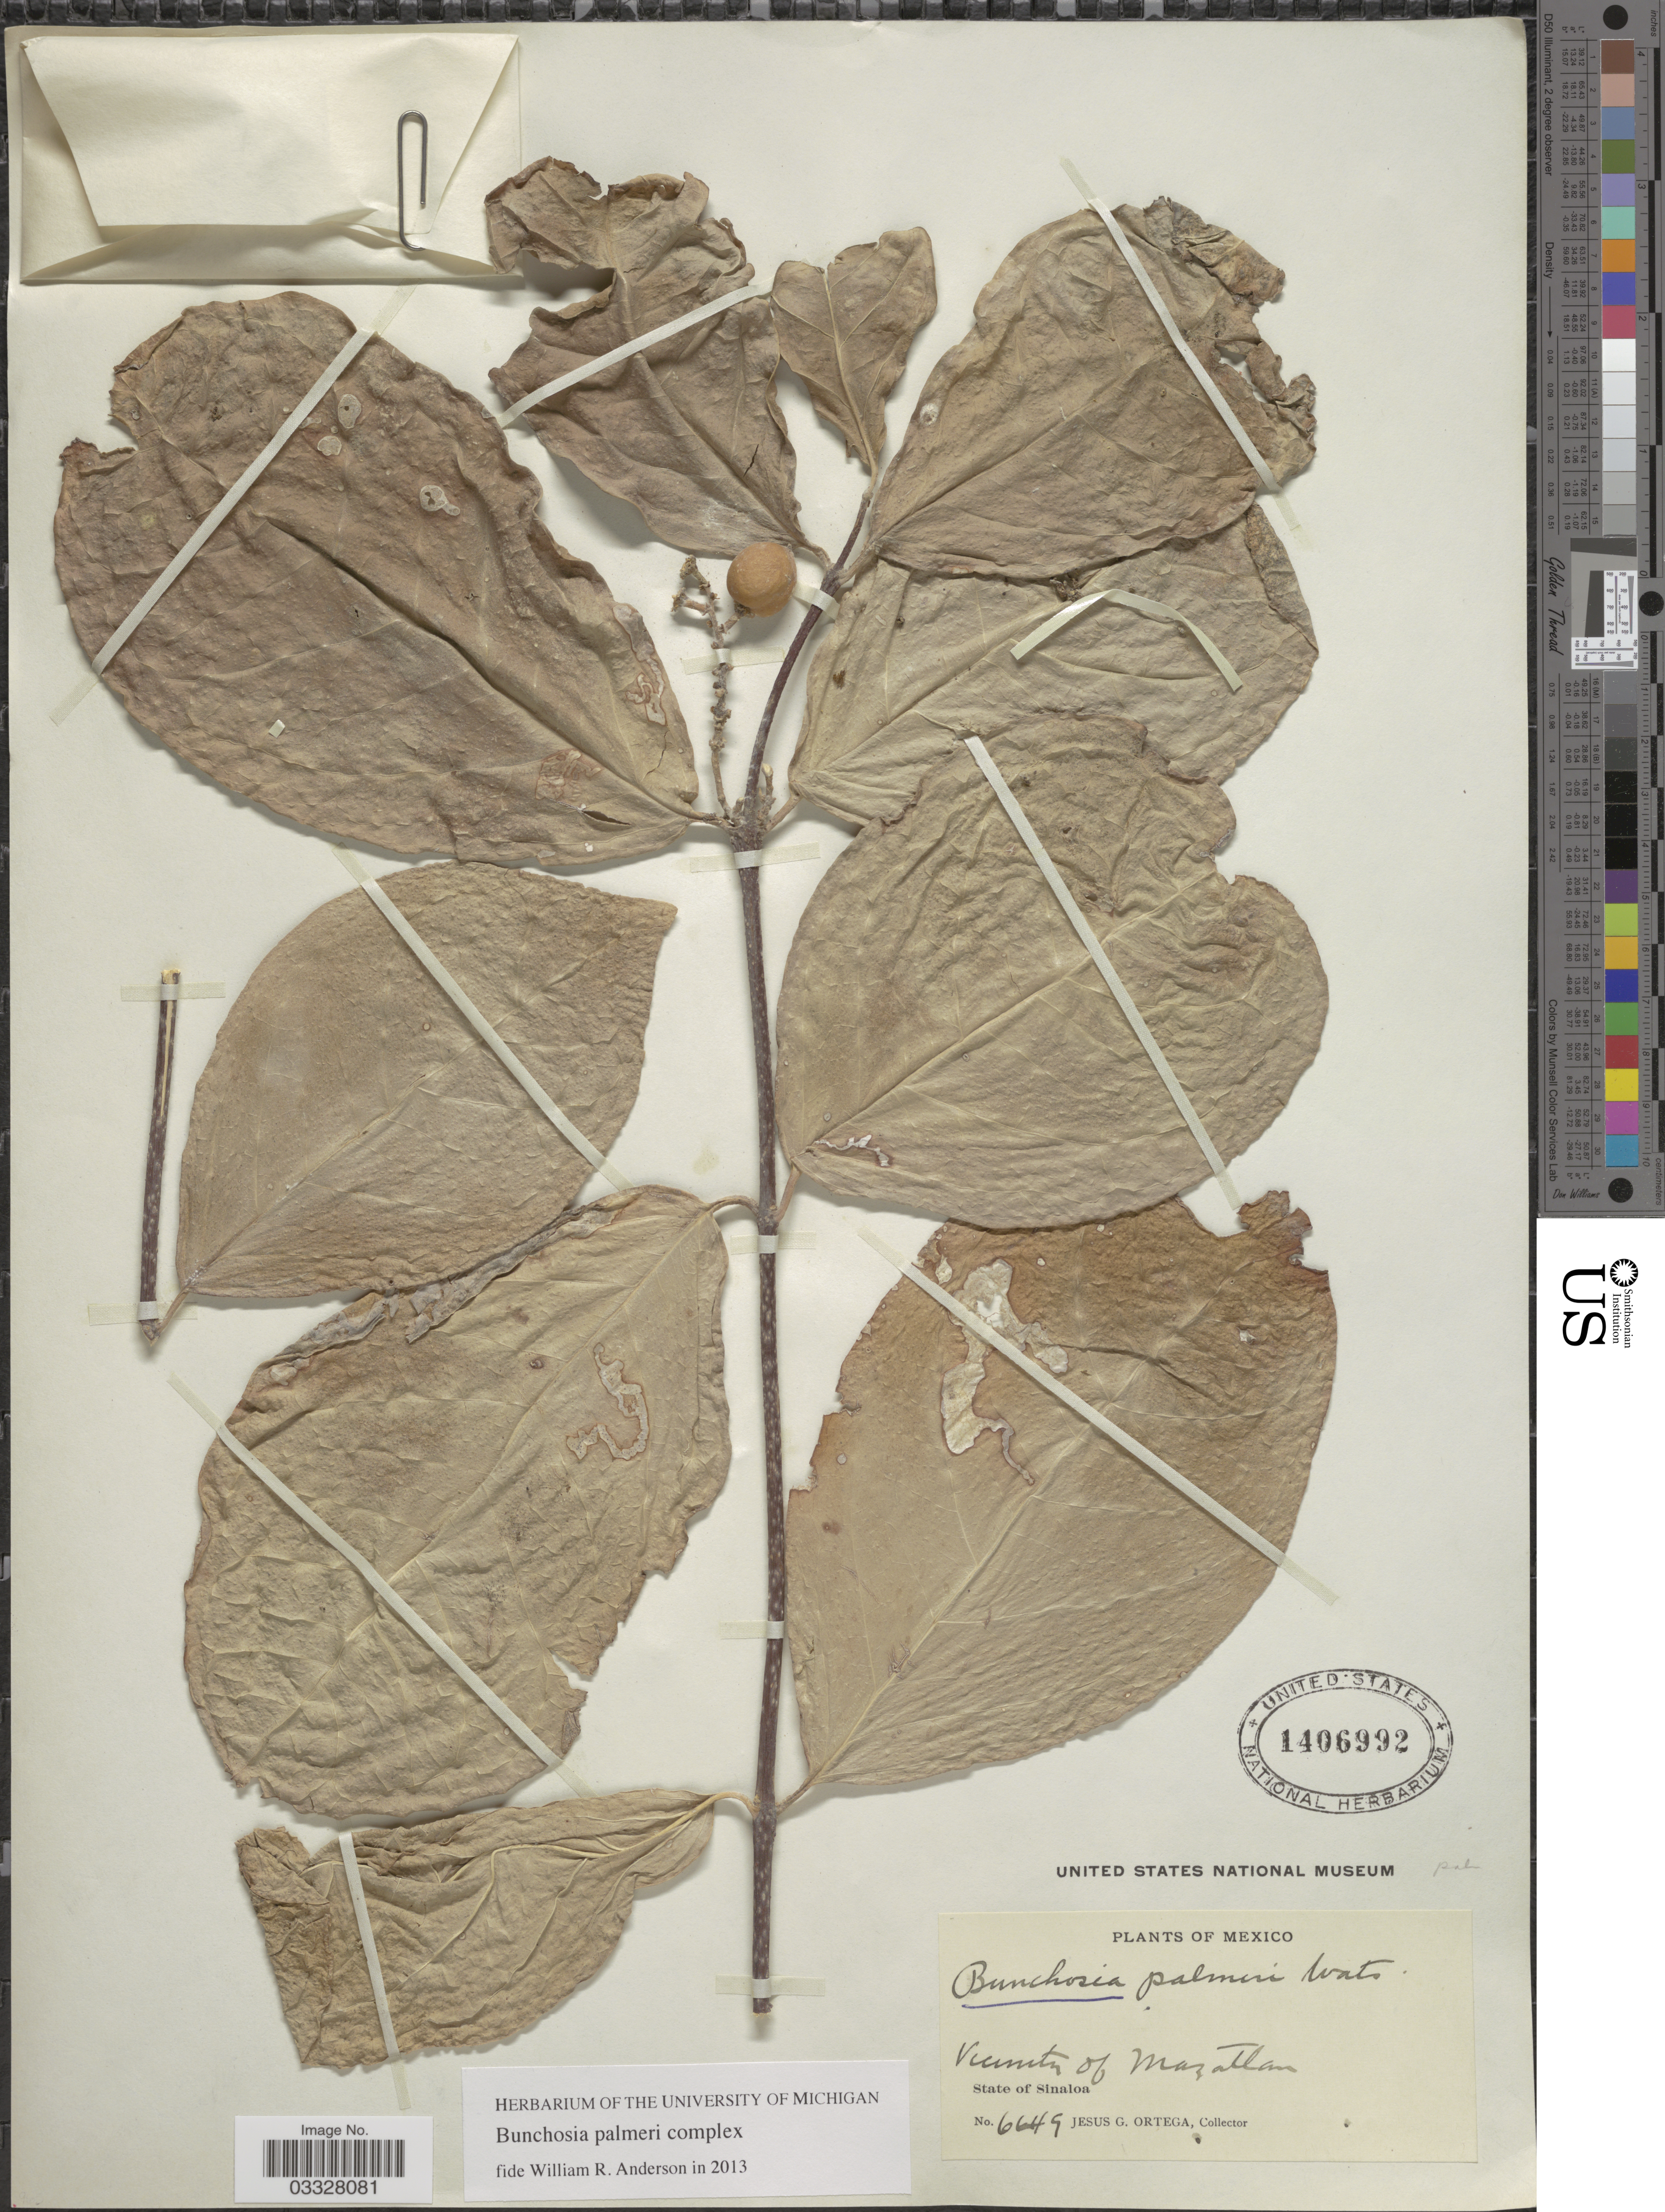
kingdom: Plantae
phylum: Tracheophyta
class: Magnoliopsida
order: Malpighiales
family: Malpighiaceae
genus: Bunchosia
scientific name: Bunchosia palmeri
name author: S. Watson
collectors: J. Ortega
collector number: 6649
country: Mexico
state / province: Sinaloa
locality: Vicinity of Mazatlan.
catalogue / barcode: US 1406992